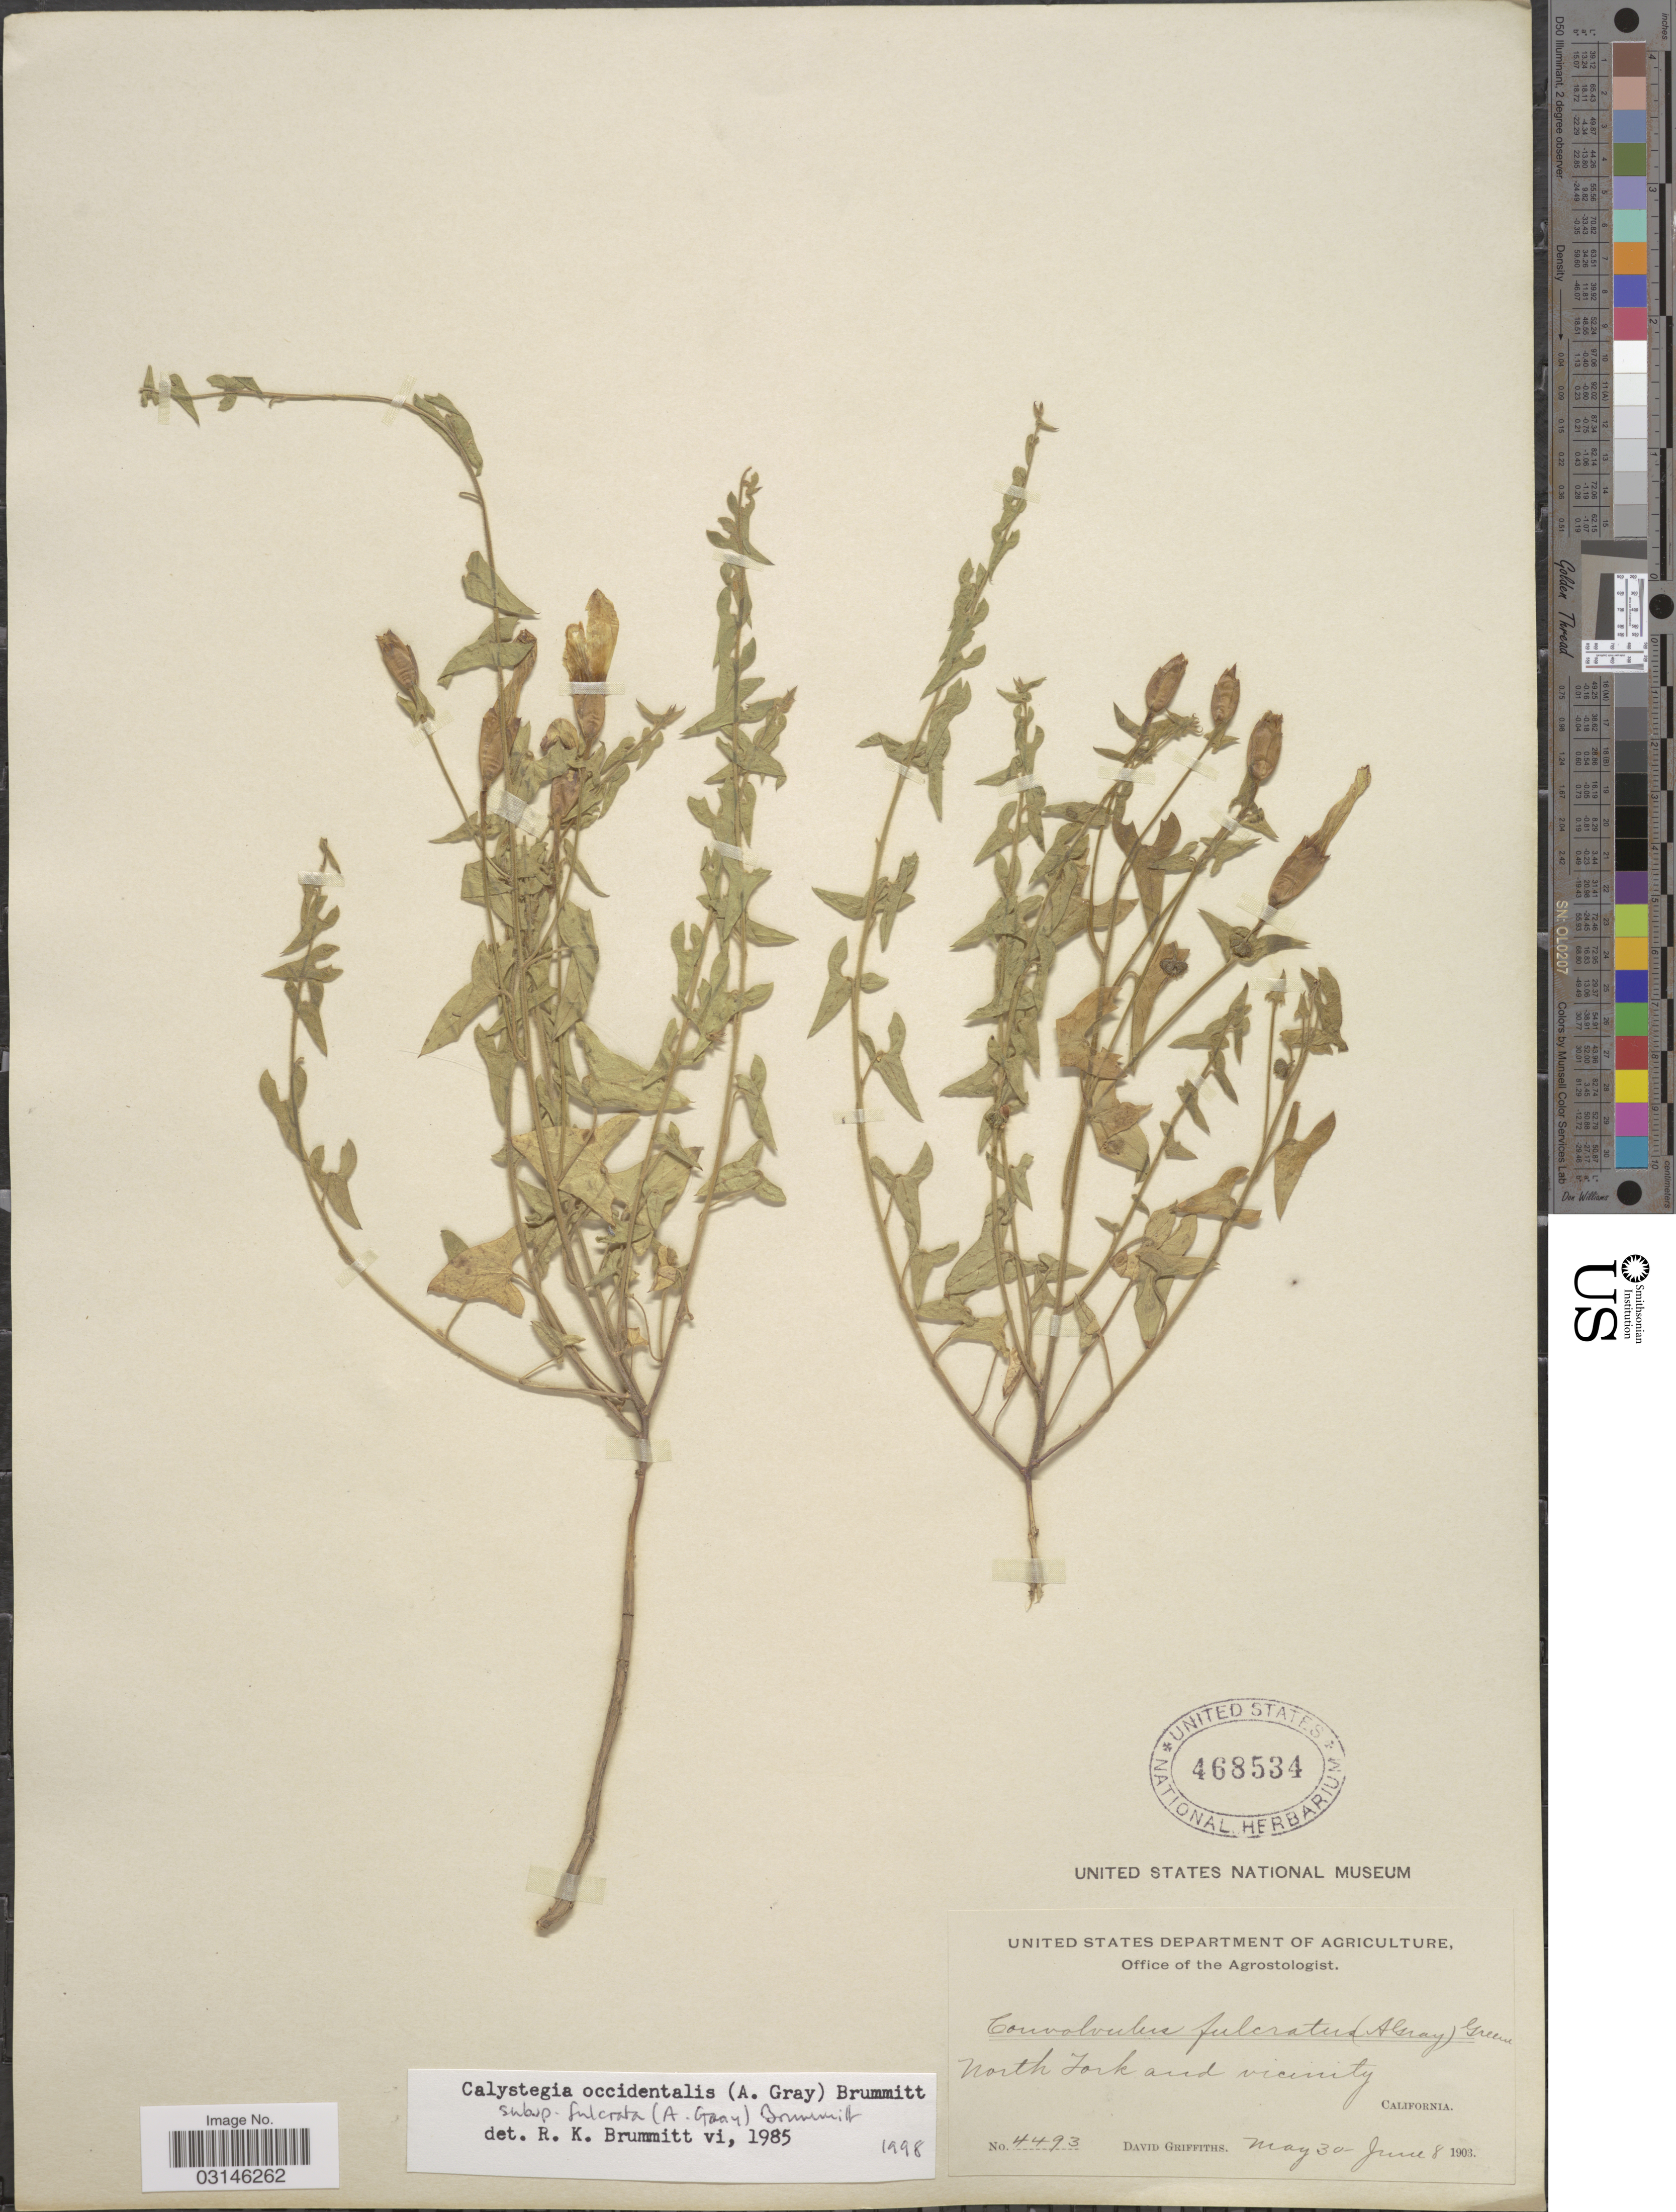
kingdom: Plantae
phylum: Tracheophyta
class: Magnoliopsida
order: Solanales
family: Convolvulaceae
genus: Calystegia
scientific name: Calystegia occidentalis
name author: (A. Gray) Brummitt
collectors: D. Griffiths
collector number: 4493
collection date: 1903-05-30/1903-06-08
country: United States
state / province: California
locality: North Fork and vicinity.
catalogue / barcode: US 468534